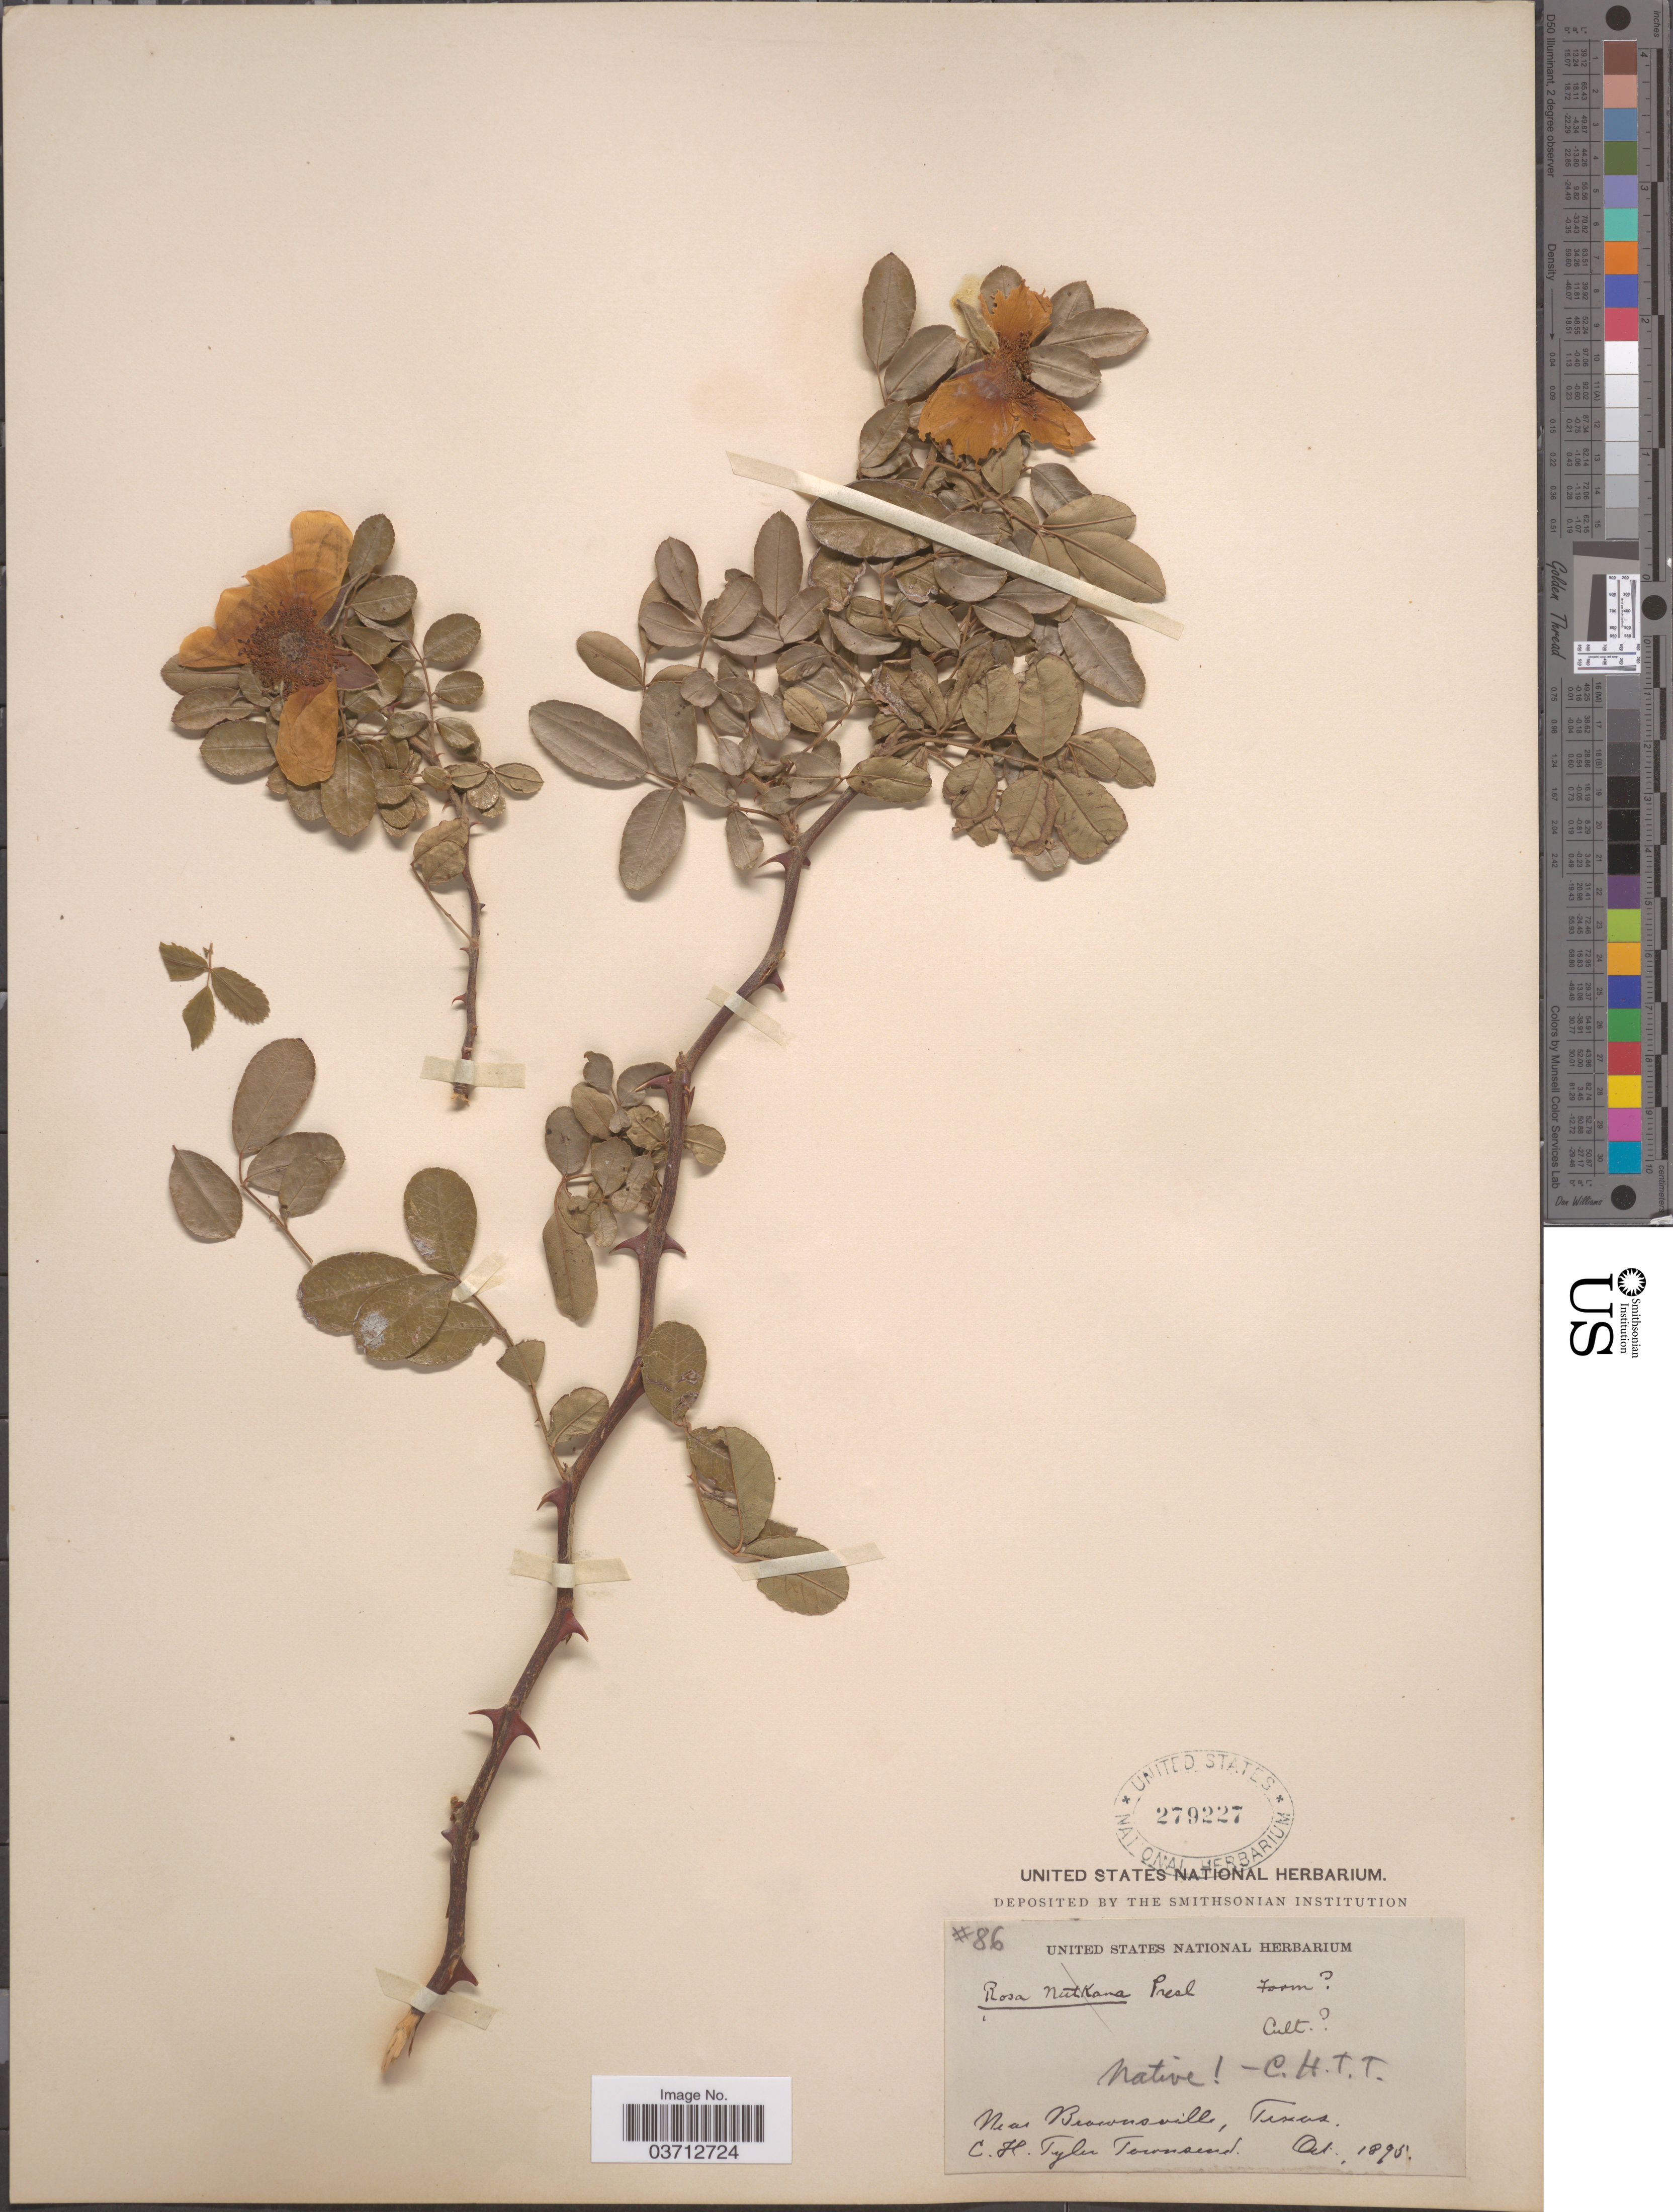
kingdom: Plantae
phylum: Tracheophyta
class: Magnoliopsida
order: Rosales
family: Rosaceae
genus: Rosa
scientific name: Rosa sp.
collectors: C. H. T. Townsend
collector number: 86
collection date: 1895-10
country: United States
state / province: Texas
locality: Near Brownsville.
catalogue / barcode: US 279227